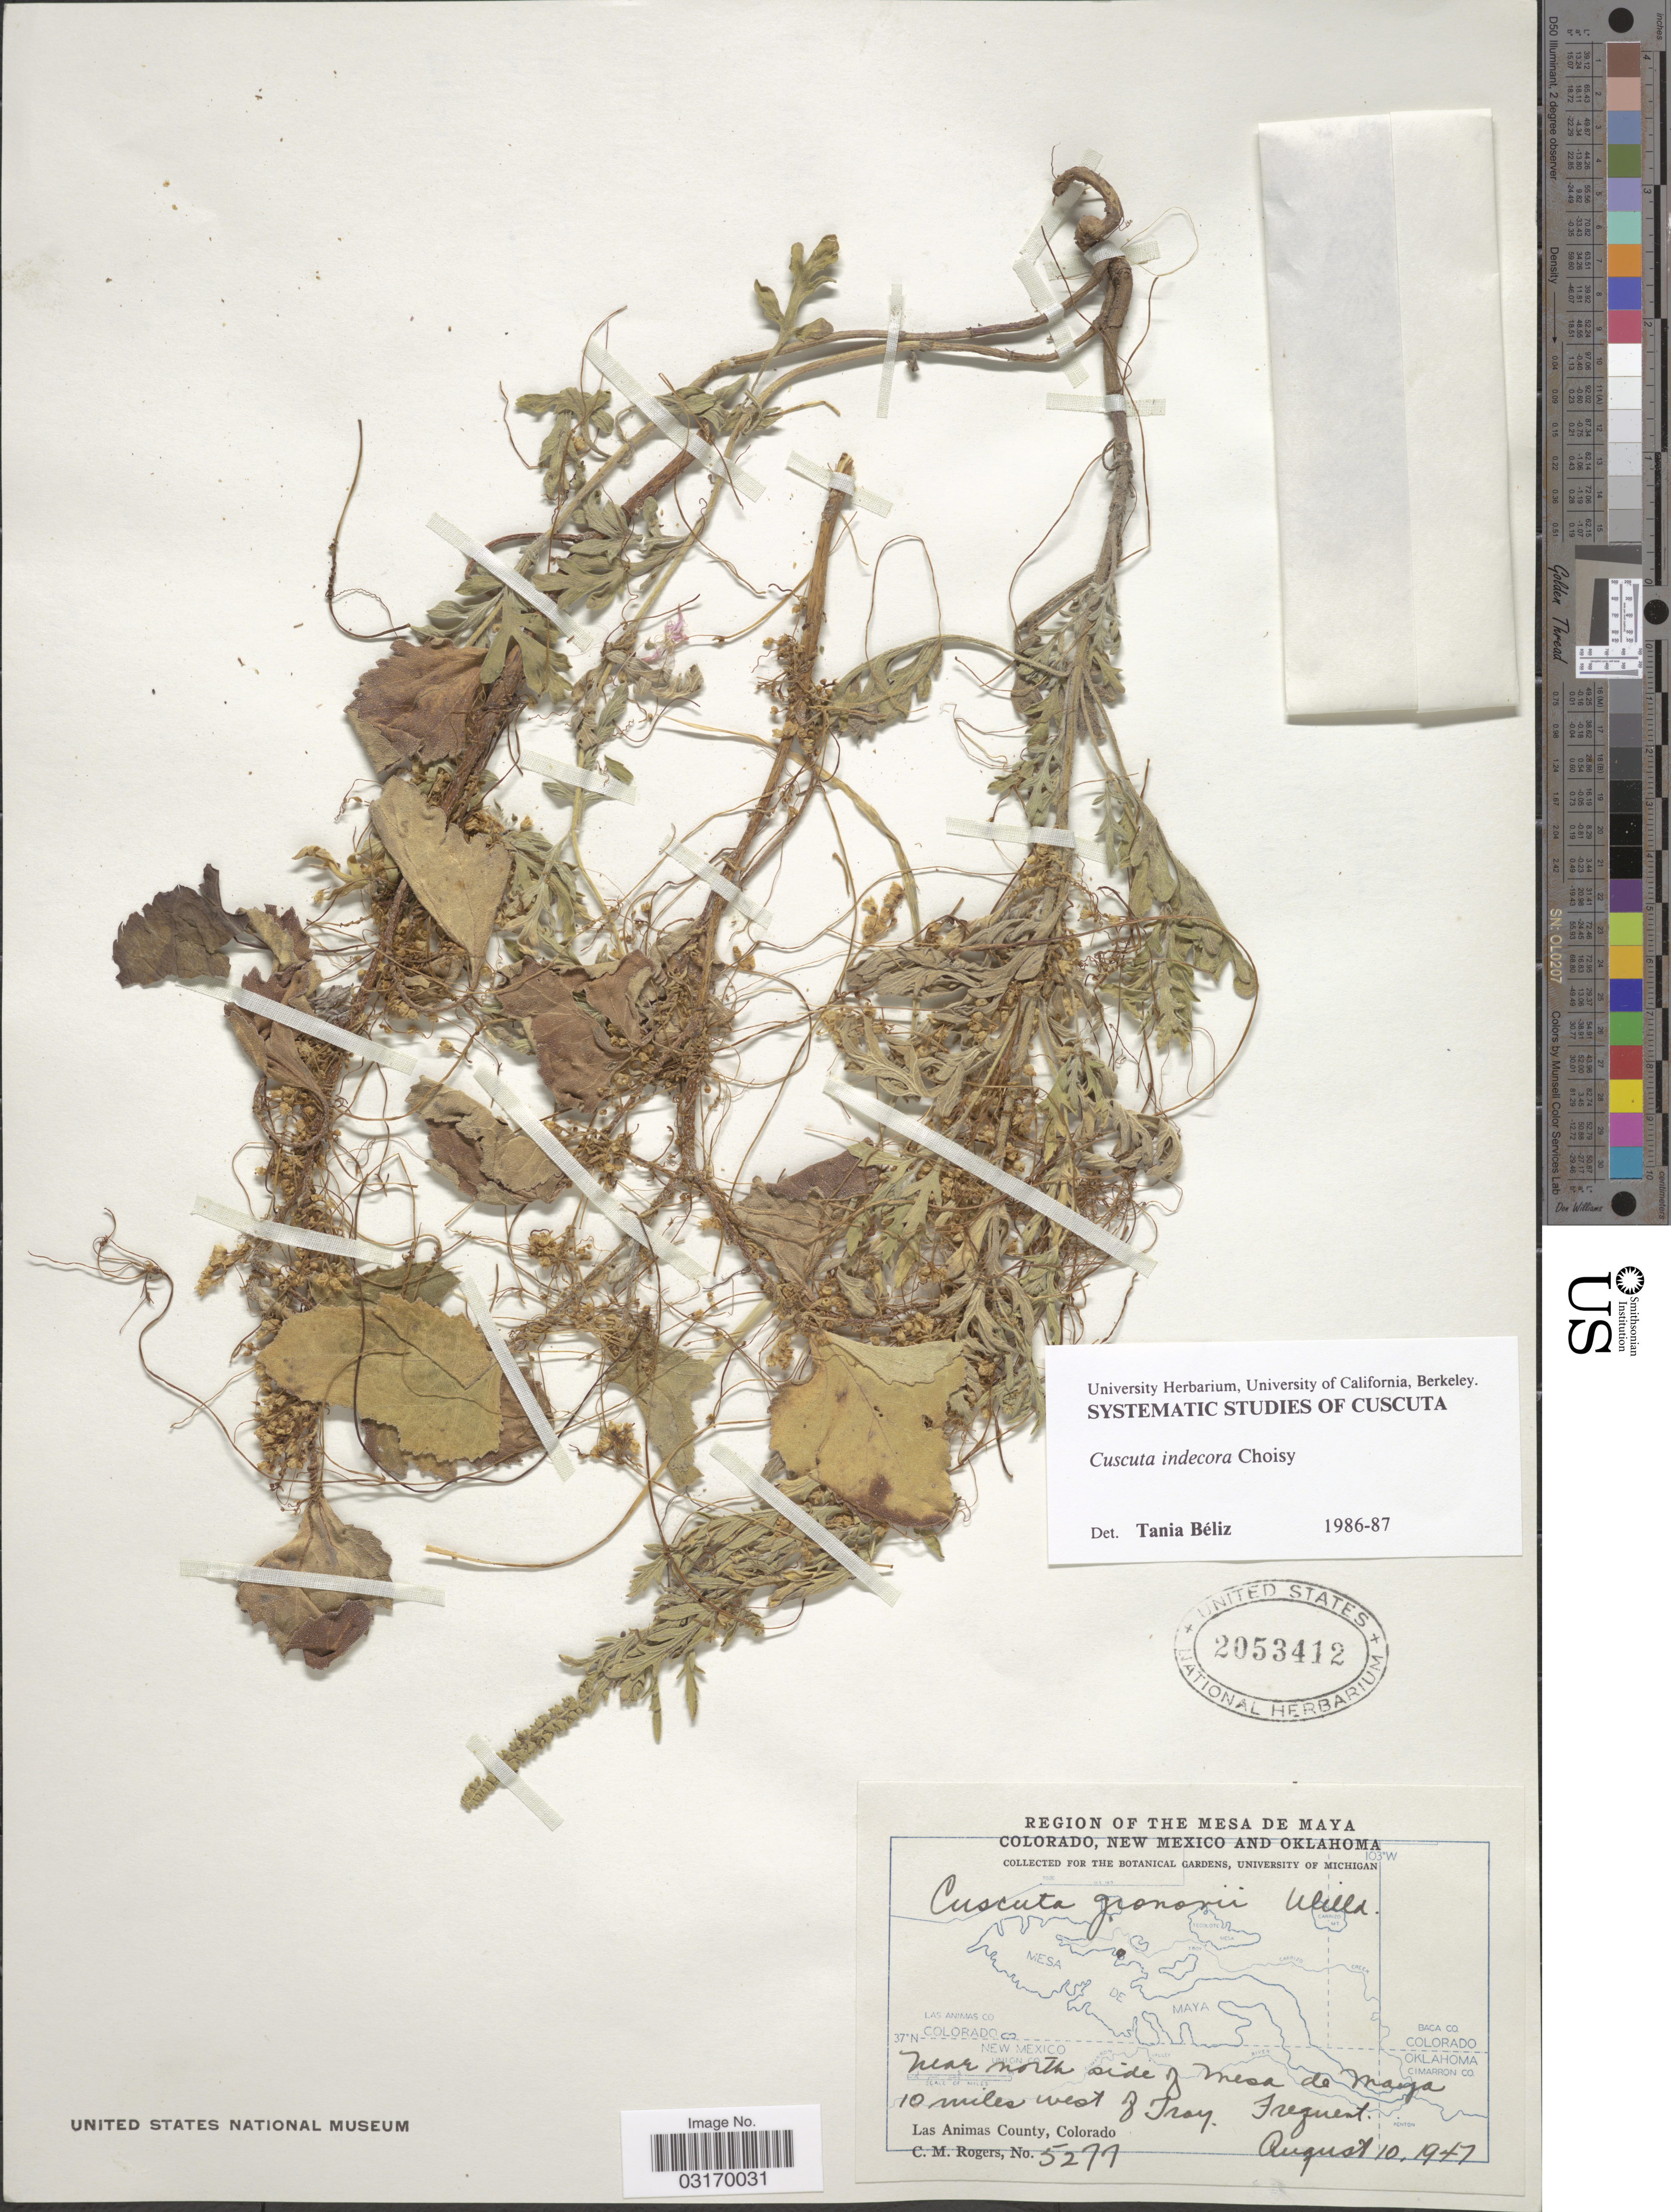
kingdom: Plantae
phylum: Tracheophyta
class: Magnoliopsida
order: Solanales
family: Convolvulaceae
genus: Cuscuta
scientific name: Cuscuta indecora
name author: Choisy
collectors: C. M. Rogers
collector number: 5277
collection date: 1947-08-10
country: United States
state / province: Colorado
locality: Region of the Mesa de Maya. Near north side of Mesa de Maya. 10 miles west of Troy. Las Animas County.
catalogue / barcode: US 2053412